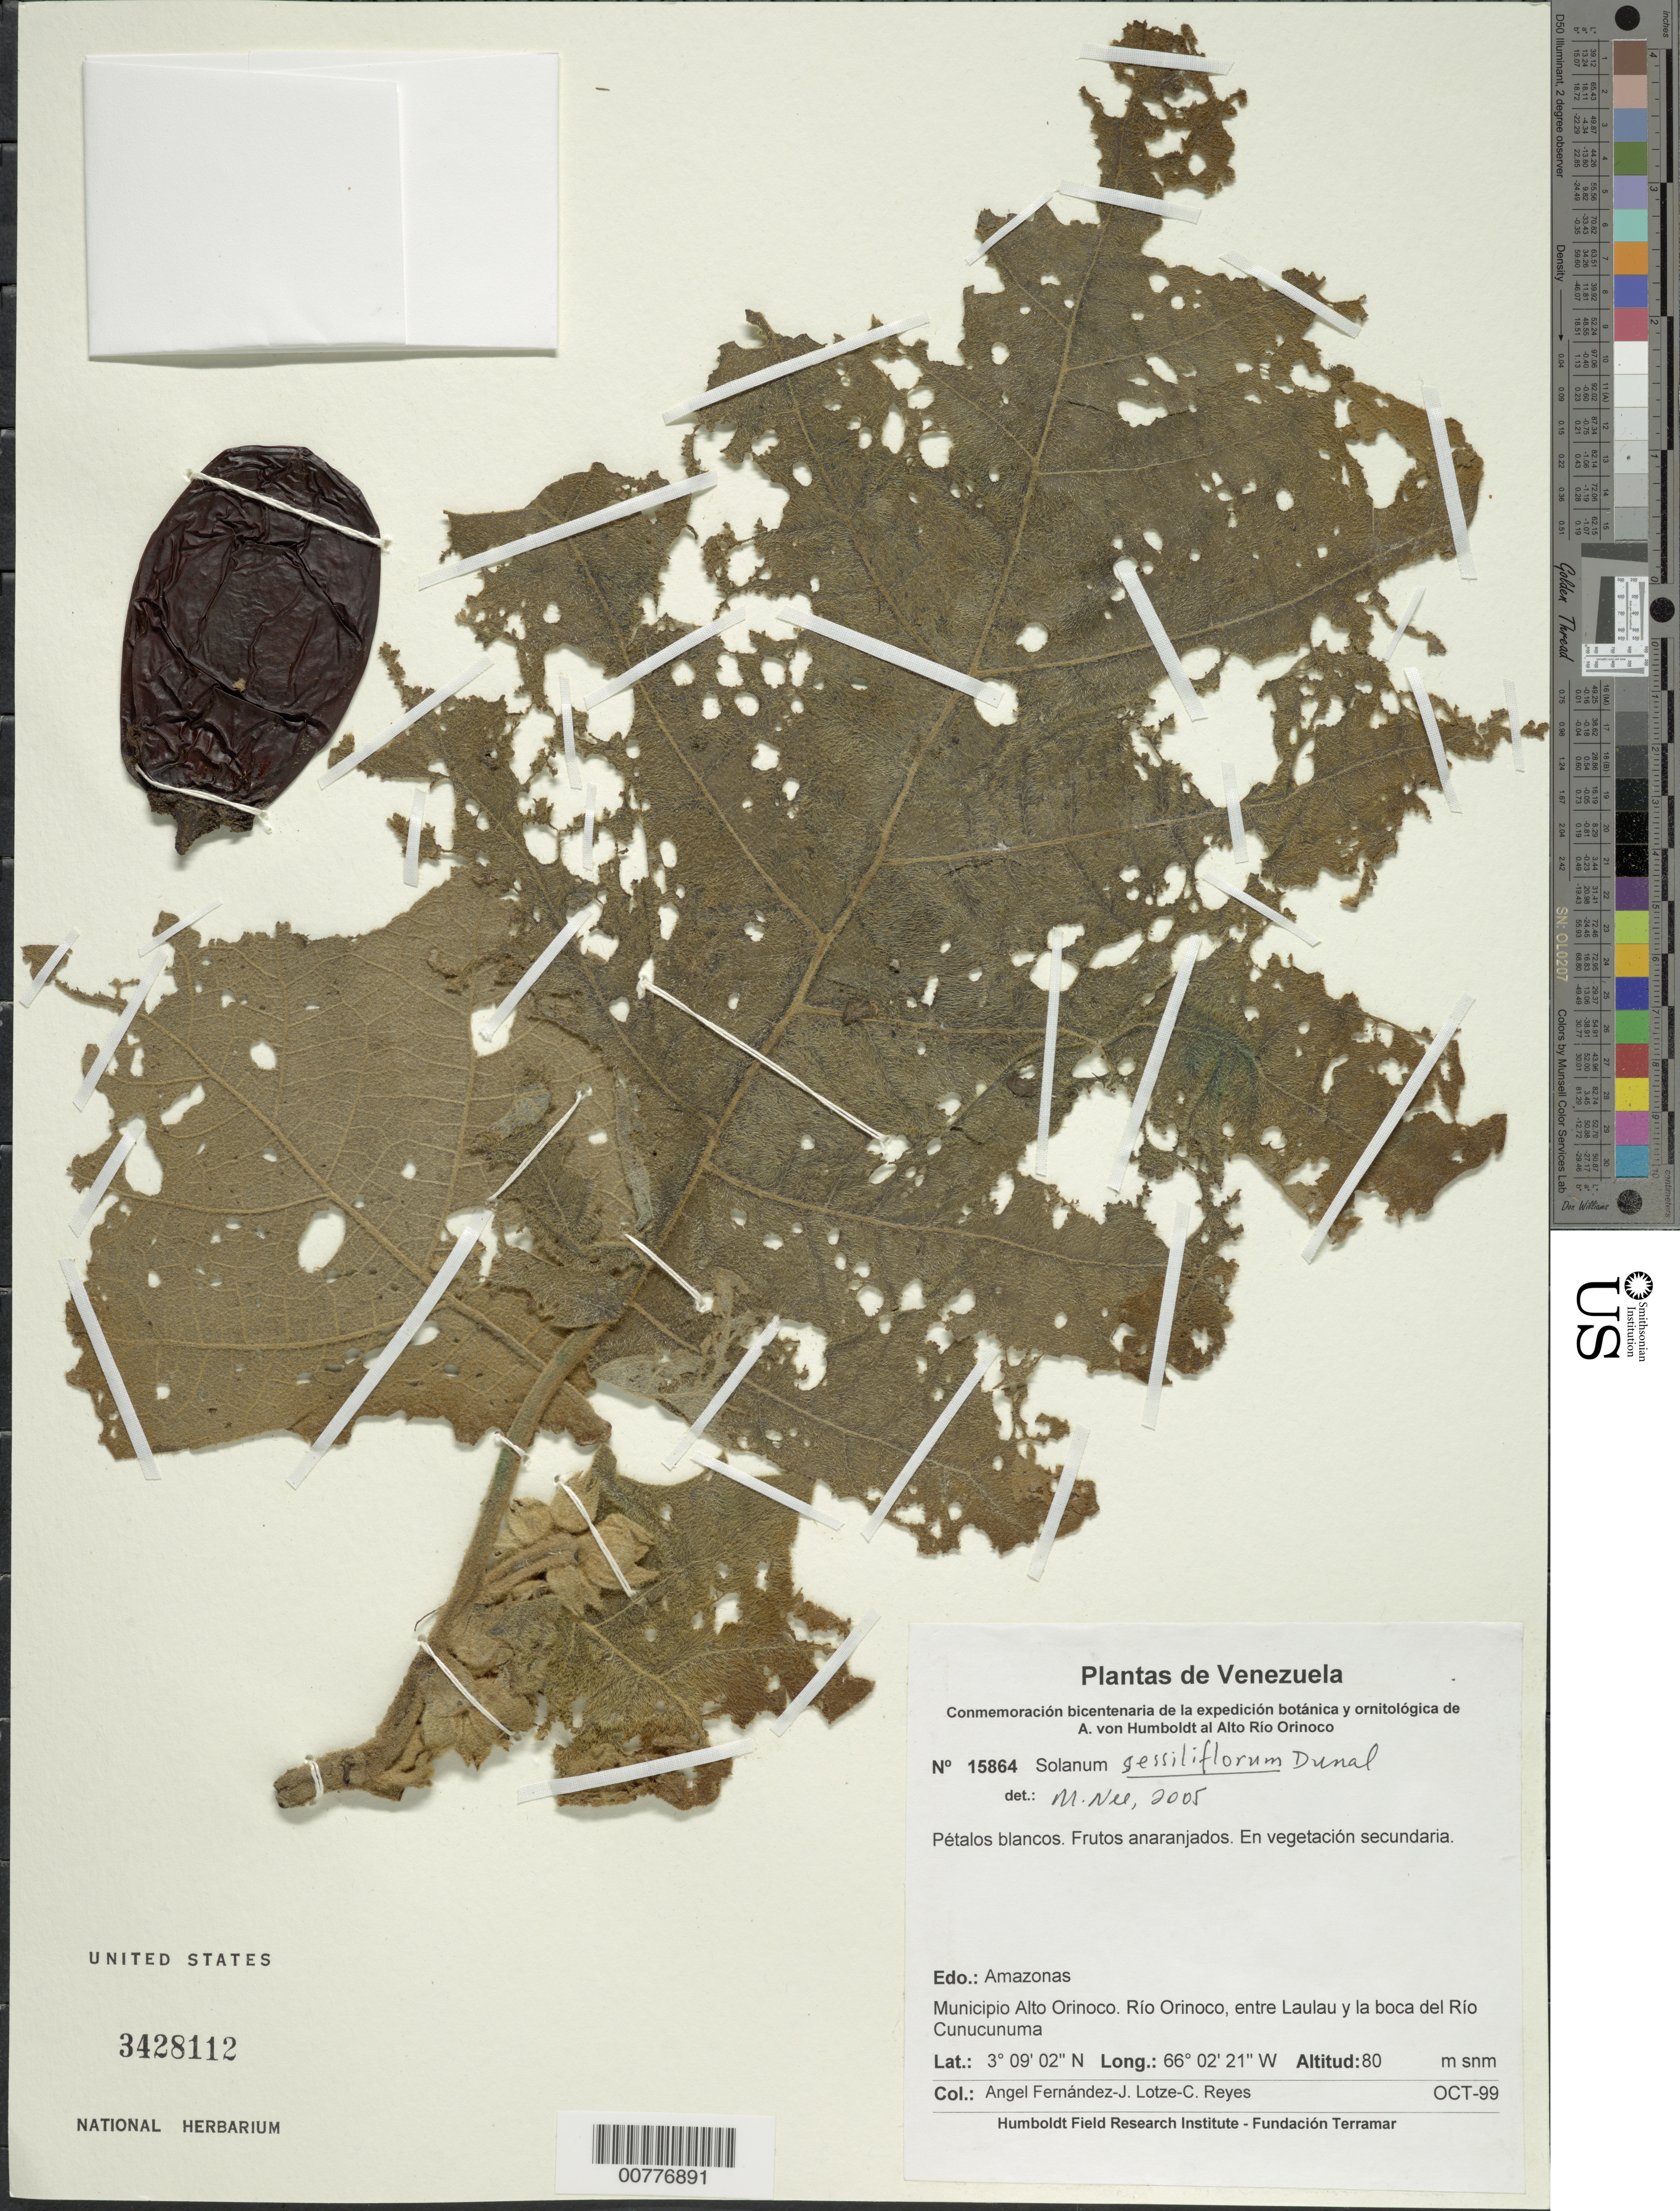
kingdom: Plantae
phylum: Tracheophyta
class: Magnoliopsida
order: Solanales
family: Solanaceae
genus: Solanum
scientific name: Solanum viarum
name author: Dunal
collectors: Á. Fernández, J. Lotze & C. Reyes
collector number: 15864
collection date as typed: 10 Oct 1999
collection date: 1999-10-10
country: Venezuela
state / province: Amazonas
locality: Mun. Alto Orinoco, Río Orinoco; Quiratare, entre Laulau y la boca del Río Cunucunuma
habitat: Secondary vegetation.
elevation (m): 80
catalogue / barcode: US 3428112